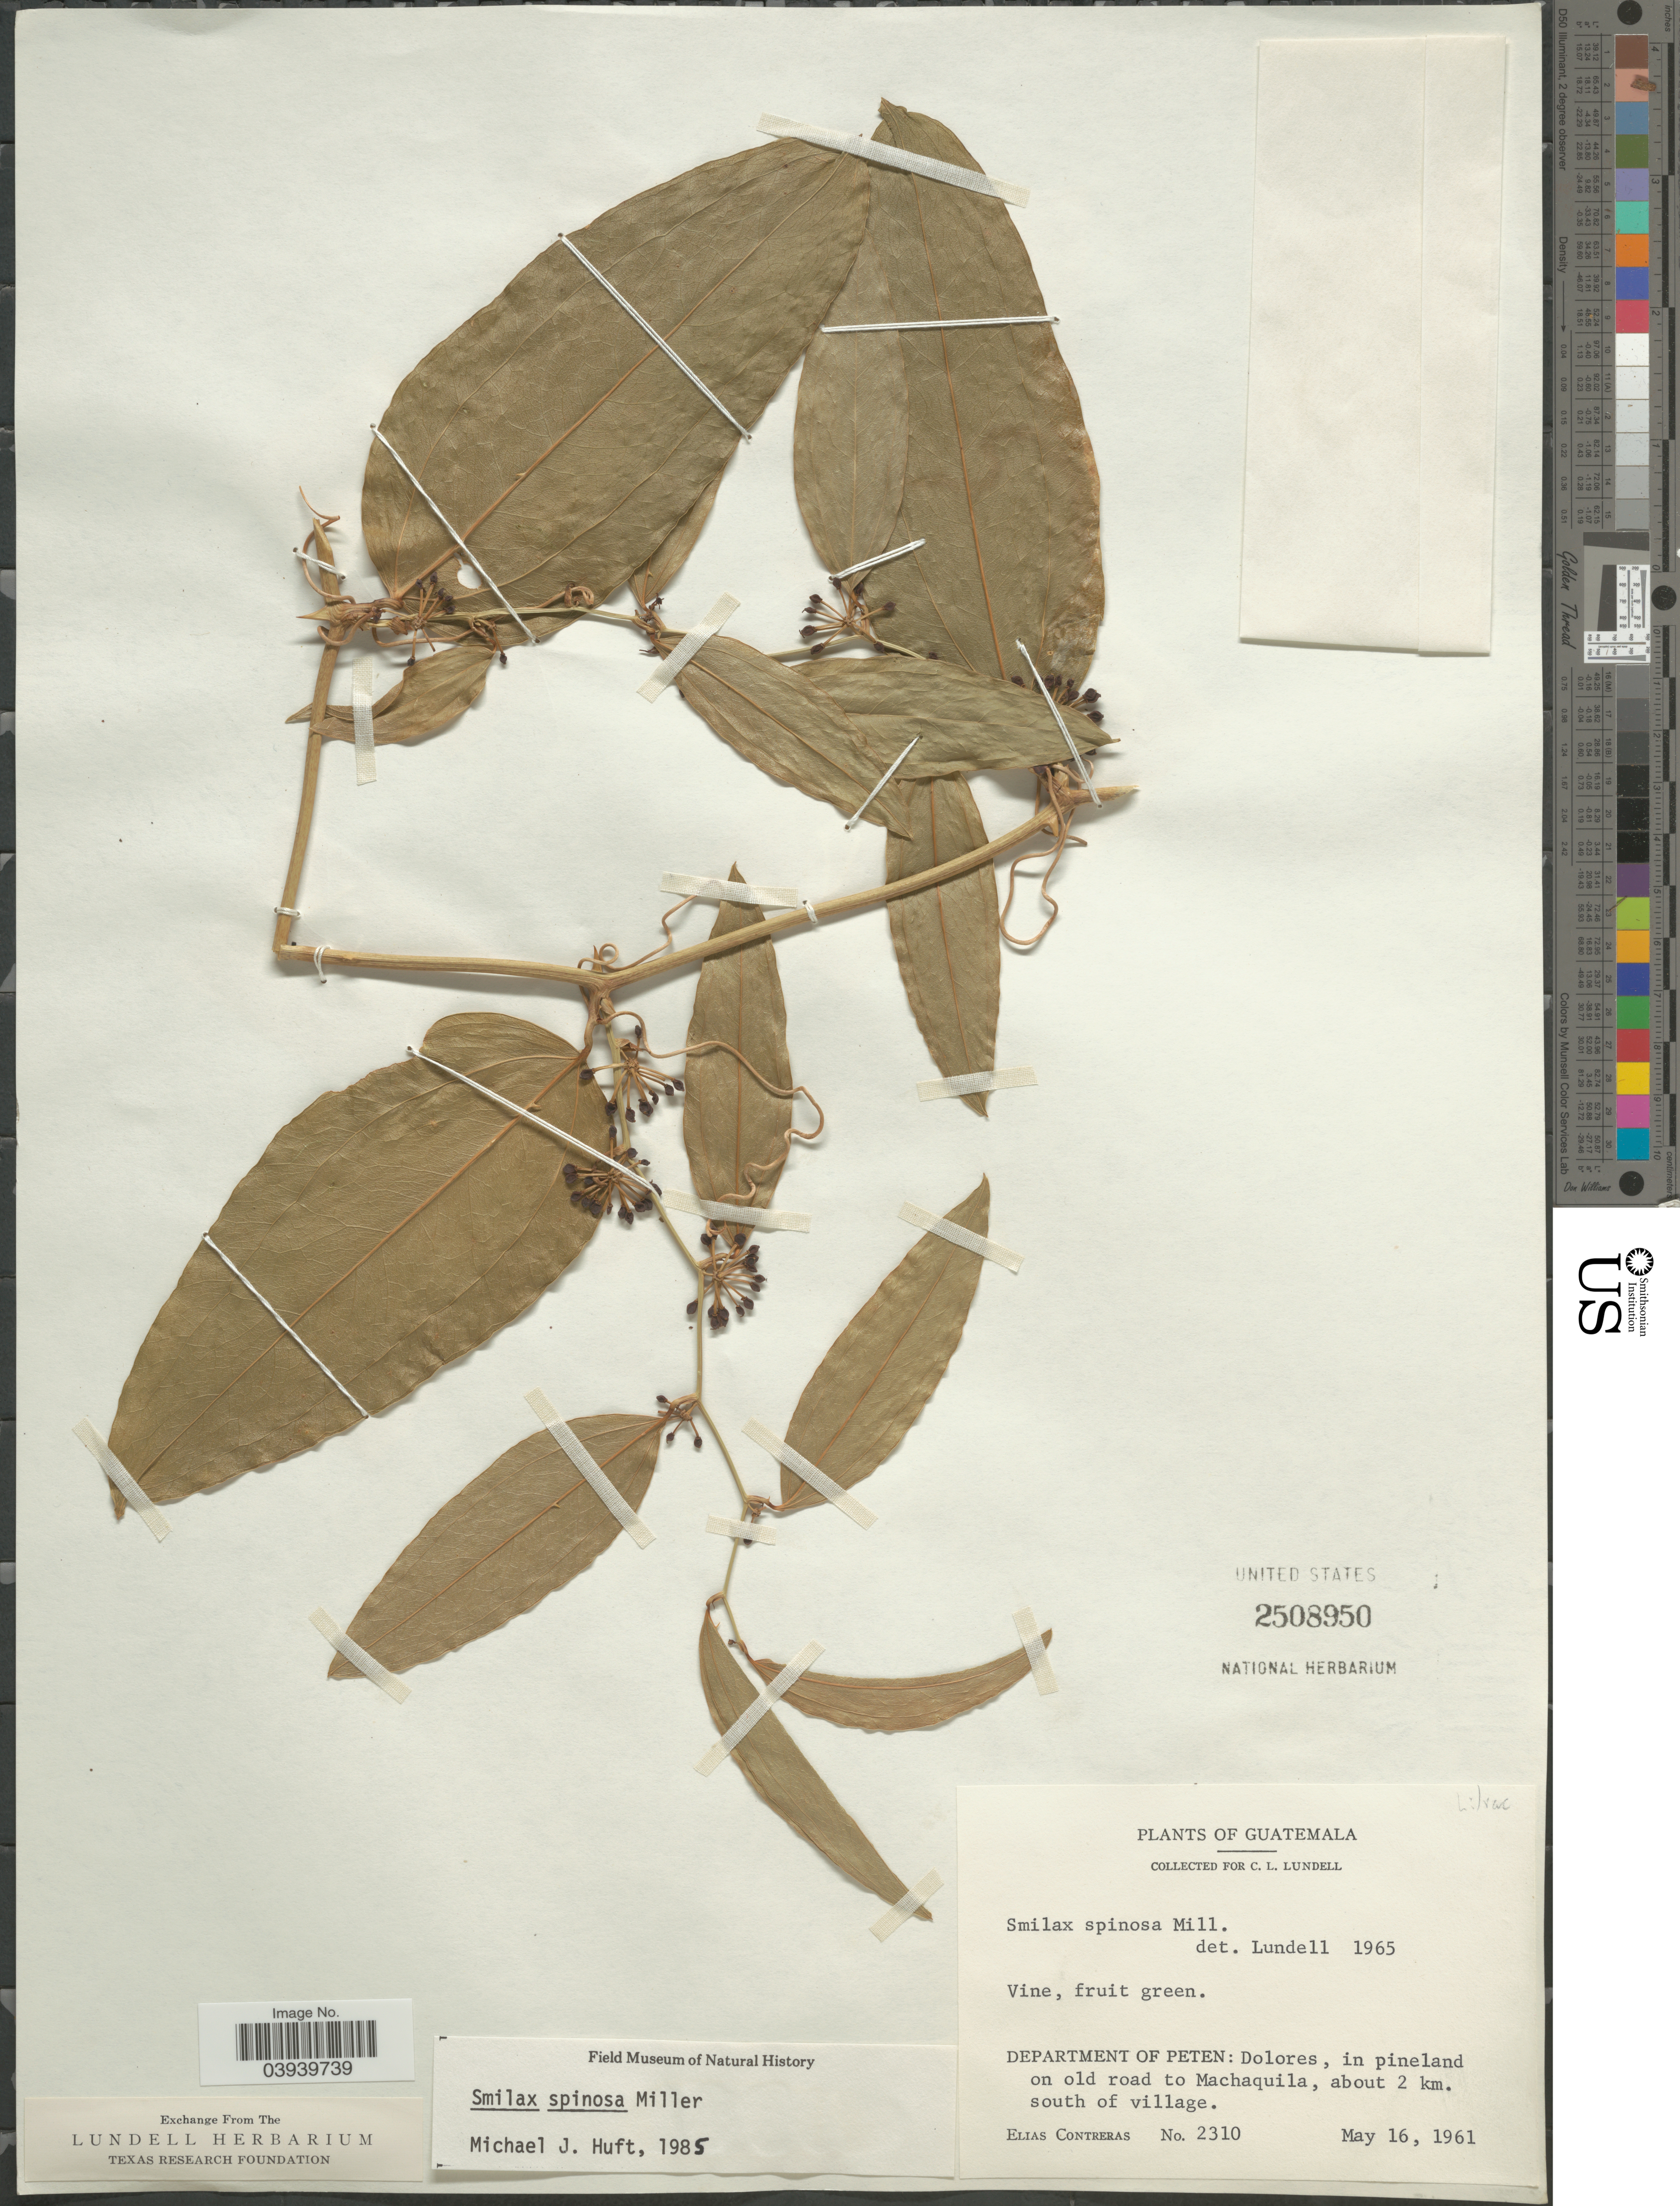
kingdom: Plantae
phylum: Tracheophyta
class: Liliopsida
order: Liliales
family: Smilacaceae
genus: Smilax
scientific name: Smilax spinosa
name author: Mill.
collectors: E. Contreras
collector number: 2310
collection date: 1961-05-16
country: Guatemala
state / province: El Peten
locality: Department of Peten: Dolores, in pineland on old road to Machaquila, about 2 km. south of village.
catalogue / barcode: US 2508950